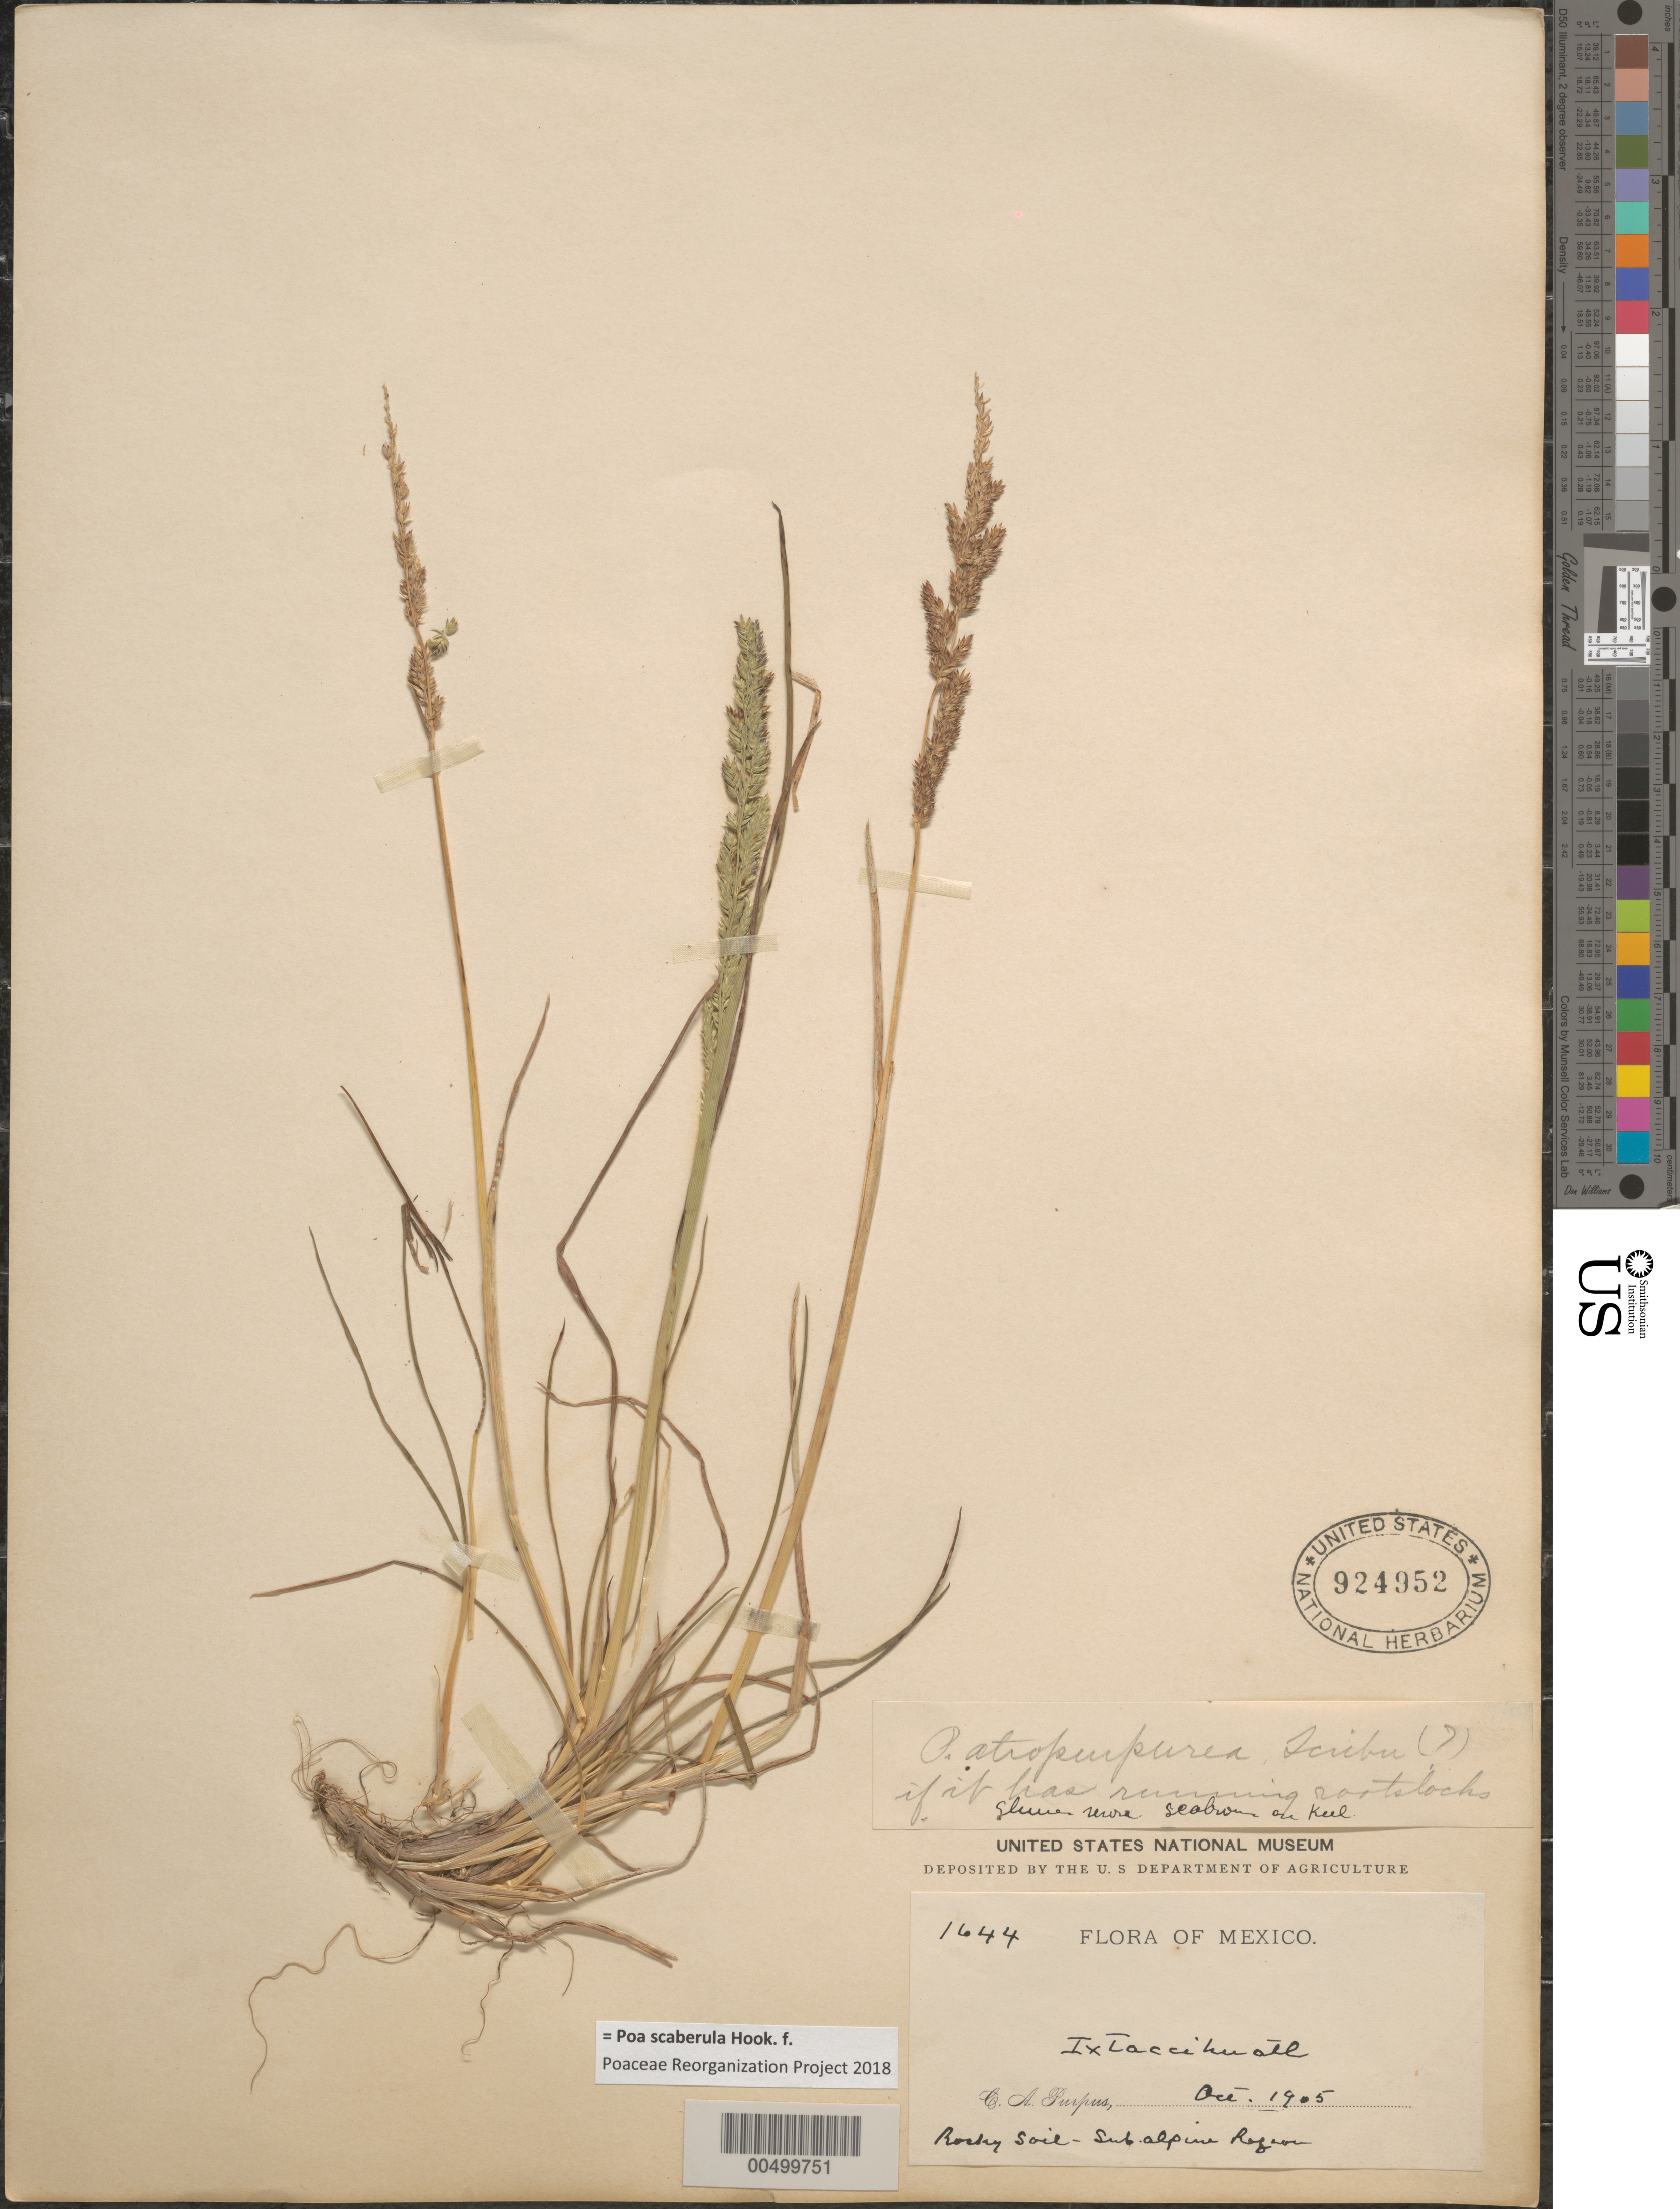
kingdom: Plantae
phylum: Tracheophyta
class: Liliopsida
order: Poales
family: Poaceae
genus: Poa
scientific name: Poa scaberula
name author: Hook. f.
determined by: Poaceae Reorganization Project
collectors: C. A. Purpus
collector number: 1644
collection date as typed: Oct 1905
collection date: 1905-10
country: Mexico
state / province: Morelos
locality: Ixtaccihuatl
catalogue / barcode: US 924952